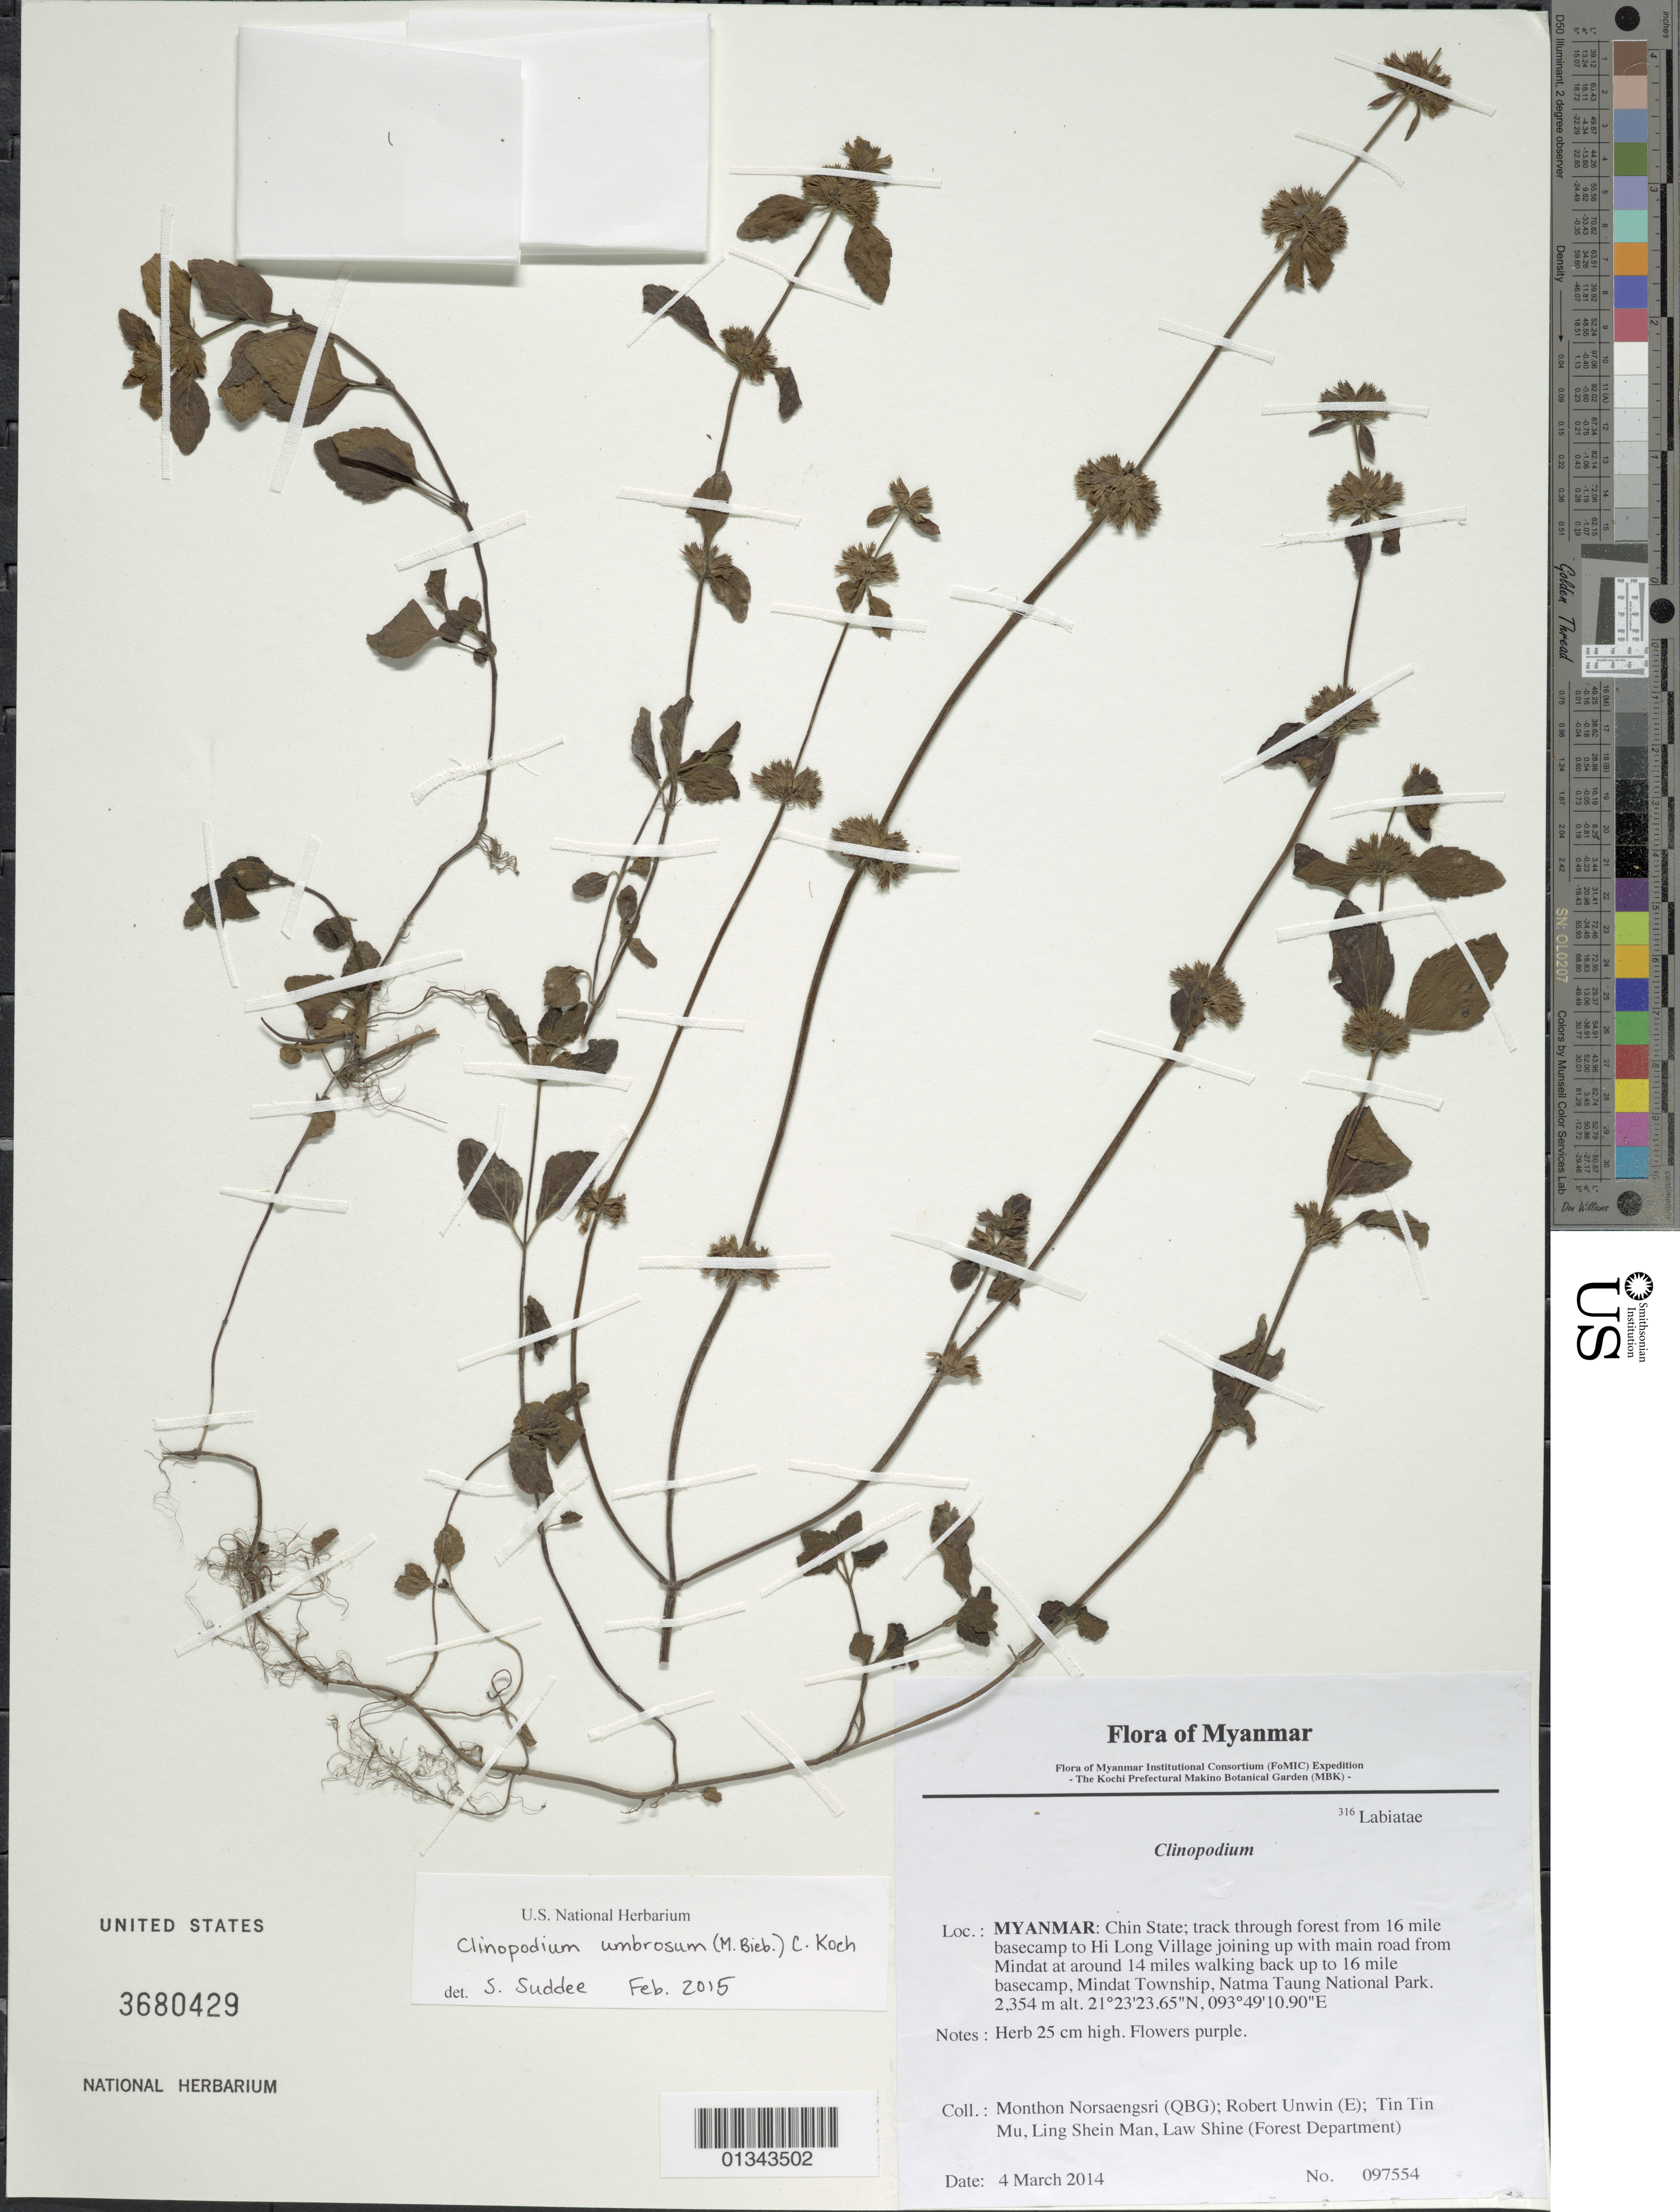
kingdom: Plantae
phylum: Tracheophyta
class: Magnoliopsida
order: Lamiales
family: Lamiaceae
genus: Clinopodium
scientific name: Clinopodium umbrosum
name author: (M. Bieb.) C. Koch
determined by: Suddee, S.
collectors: M. Norsaengsri, R. Unwin, Tin Tin Mu, Ling Shein Man & L. Shine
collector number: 97554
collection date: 2014-03-04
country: Myanmar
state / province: Chin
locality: Track through forest from 16 mile basecamp to Hi Long Village joining up with main road from Mindat at around 14 miles walking back up to 16 mile basecamp, Mindat Township, Natma Taung National Park.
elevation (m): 2354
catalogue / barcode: US 3680429